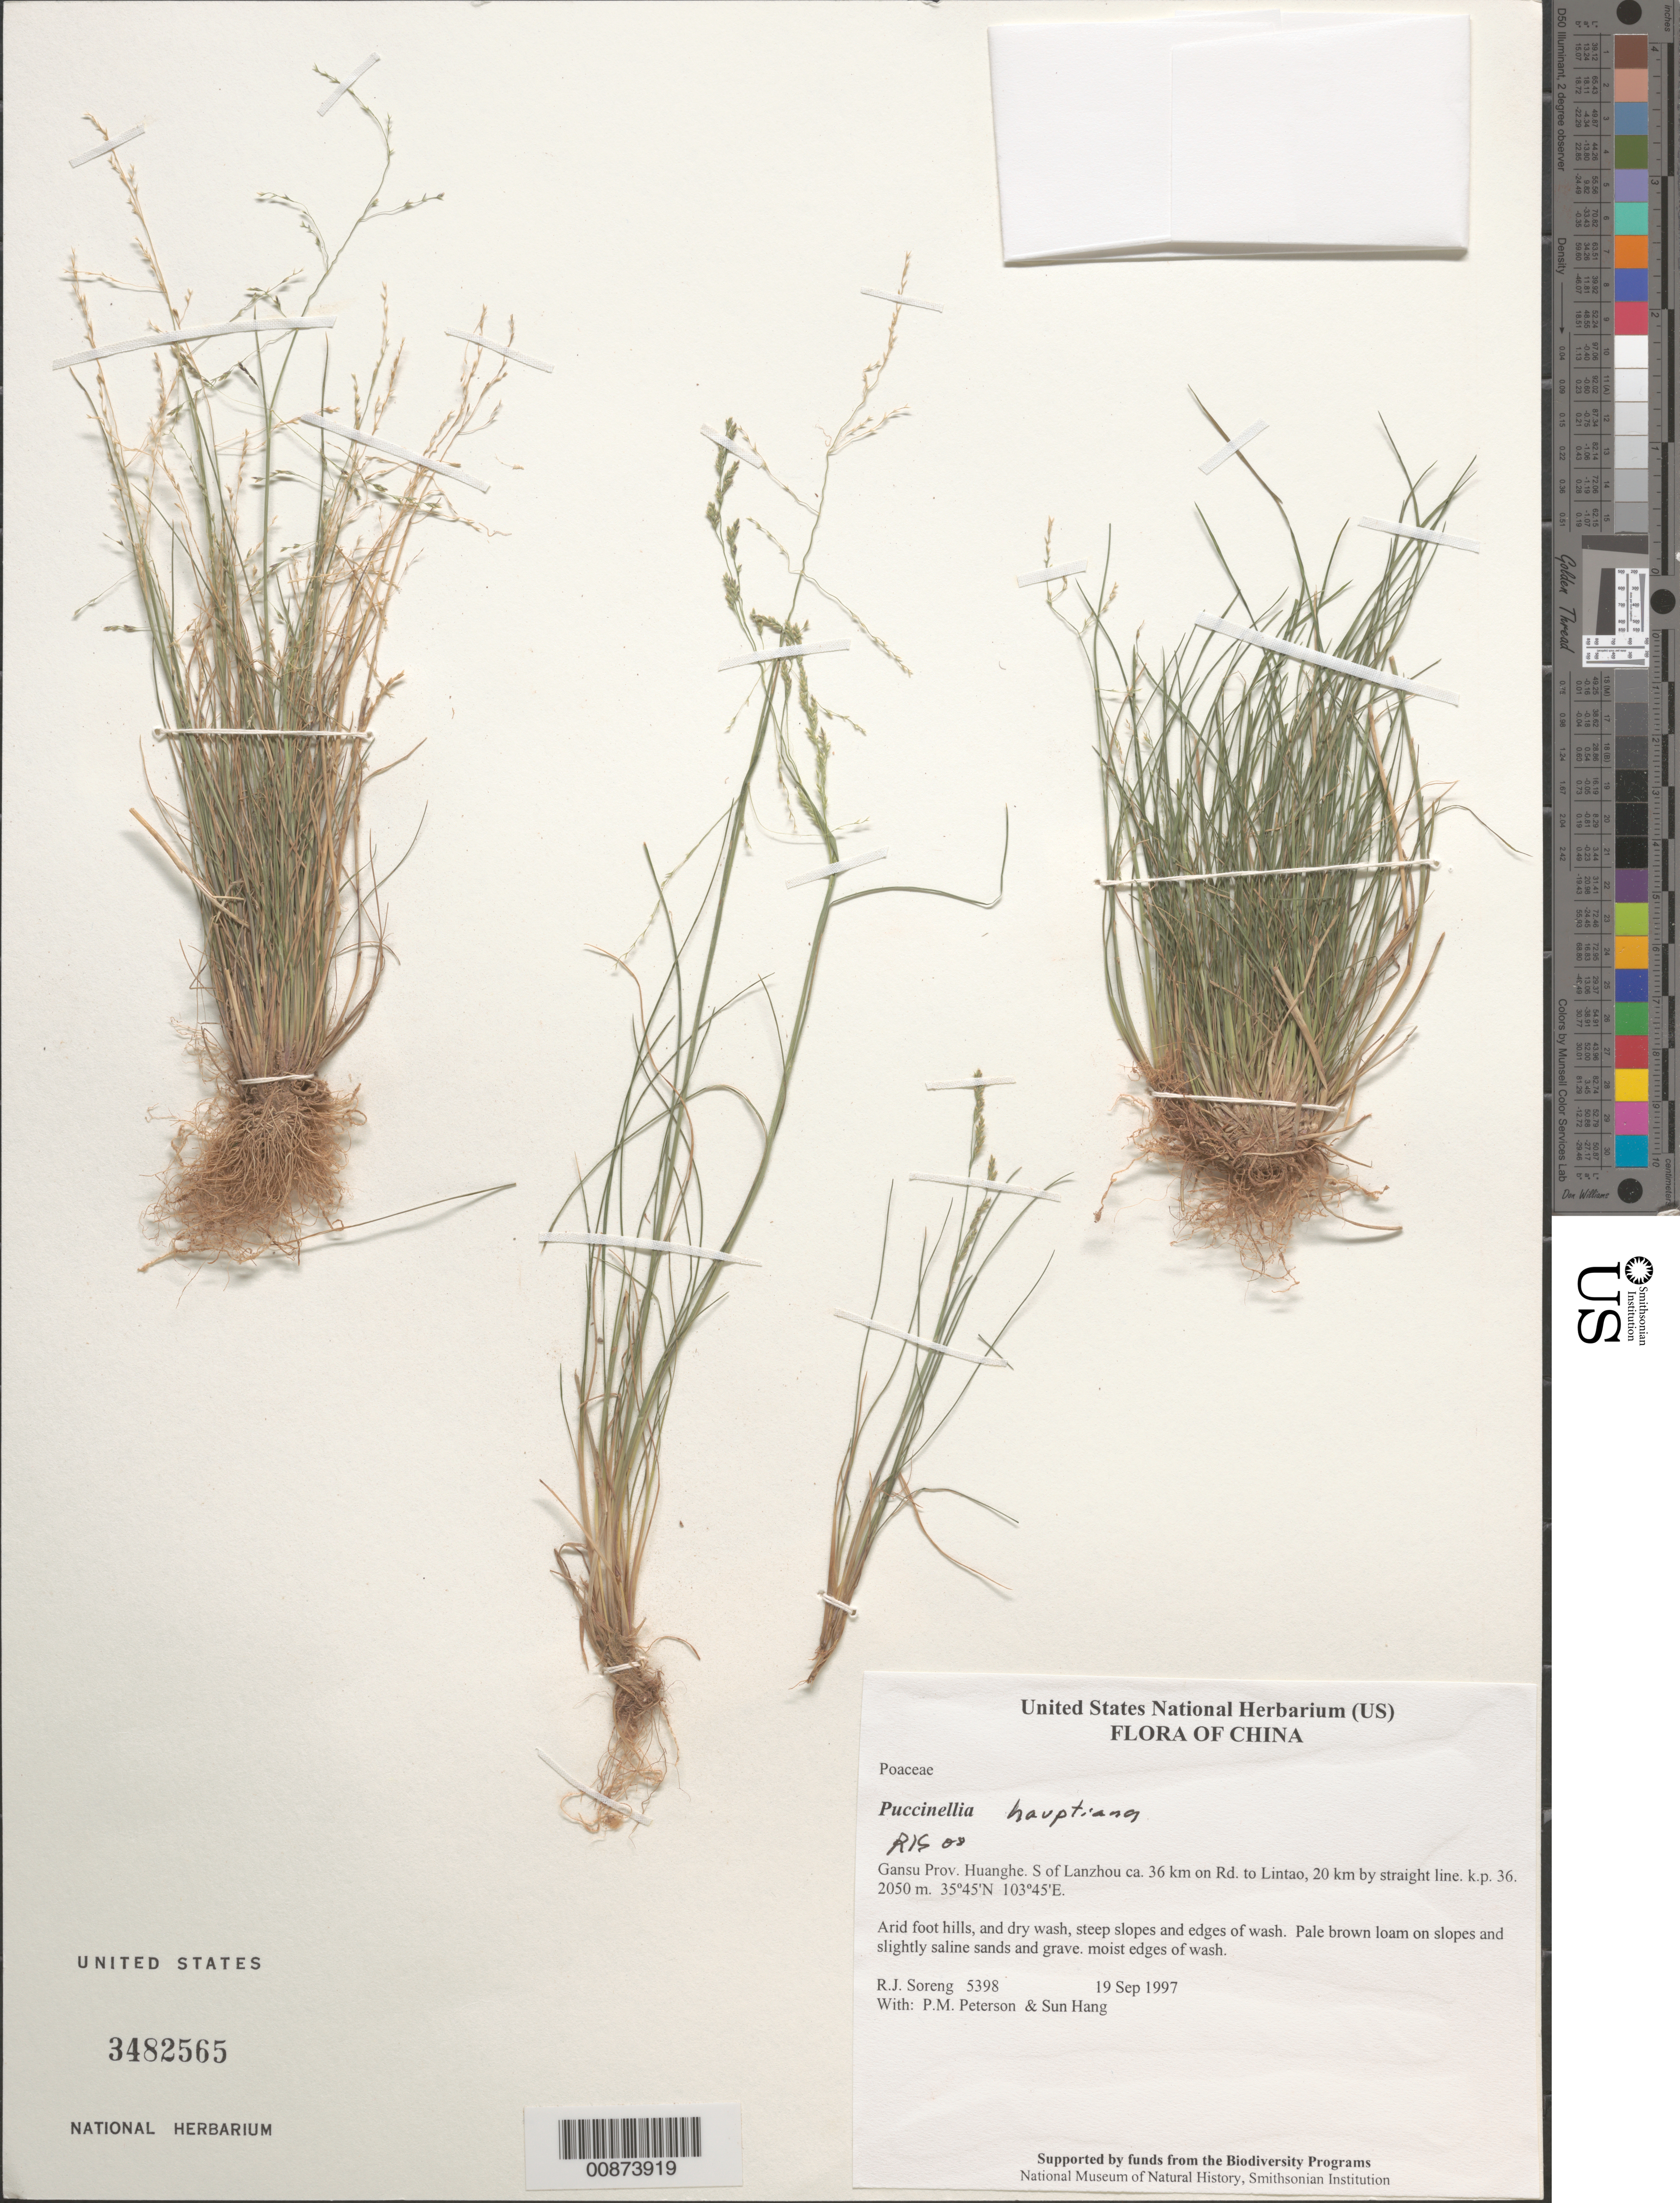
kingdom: Plantae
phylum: Tracheophyta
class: Liliopsida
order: Poales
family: Poaceae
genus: Puccinellia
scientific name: Puccinellia hauptiana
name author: (Trin. ex V.I. Krecz.) Kitag.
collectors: R. J. Soreng, P. M. Peterson & Sun Hang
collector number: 5398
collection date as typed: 19 Sep 1997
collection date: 1997-09-19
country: China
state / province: Gansu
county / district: Huanghe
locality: S of Lanzhou ca. 36 km on Rd. to Lintao, 20 km by straight line. k.p. 36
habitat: Arid foot hills, and dry wash, steep slopes and edges of wash. Pale brown loam on slopes and slightly saline sands and grave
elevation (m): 2050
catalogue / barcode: US 3482565